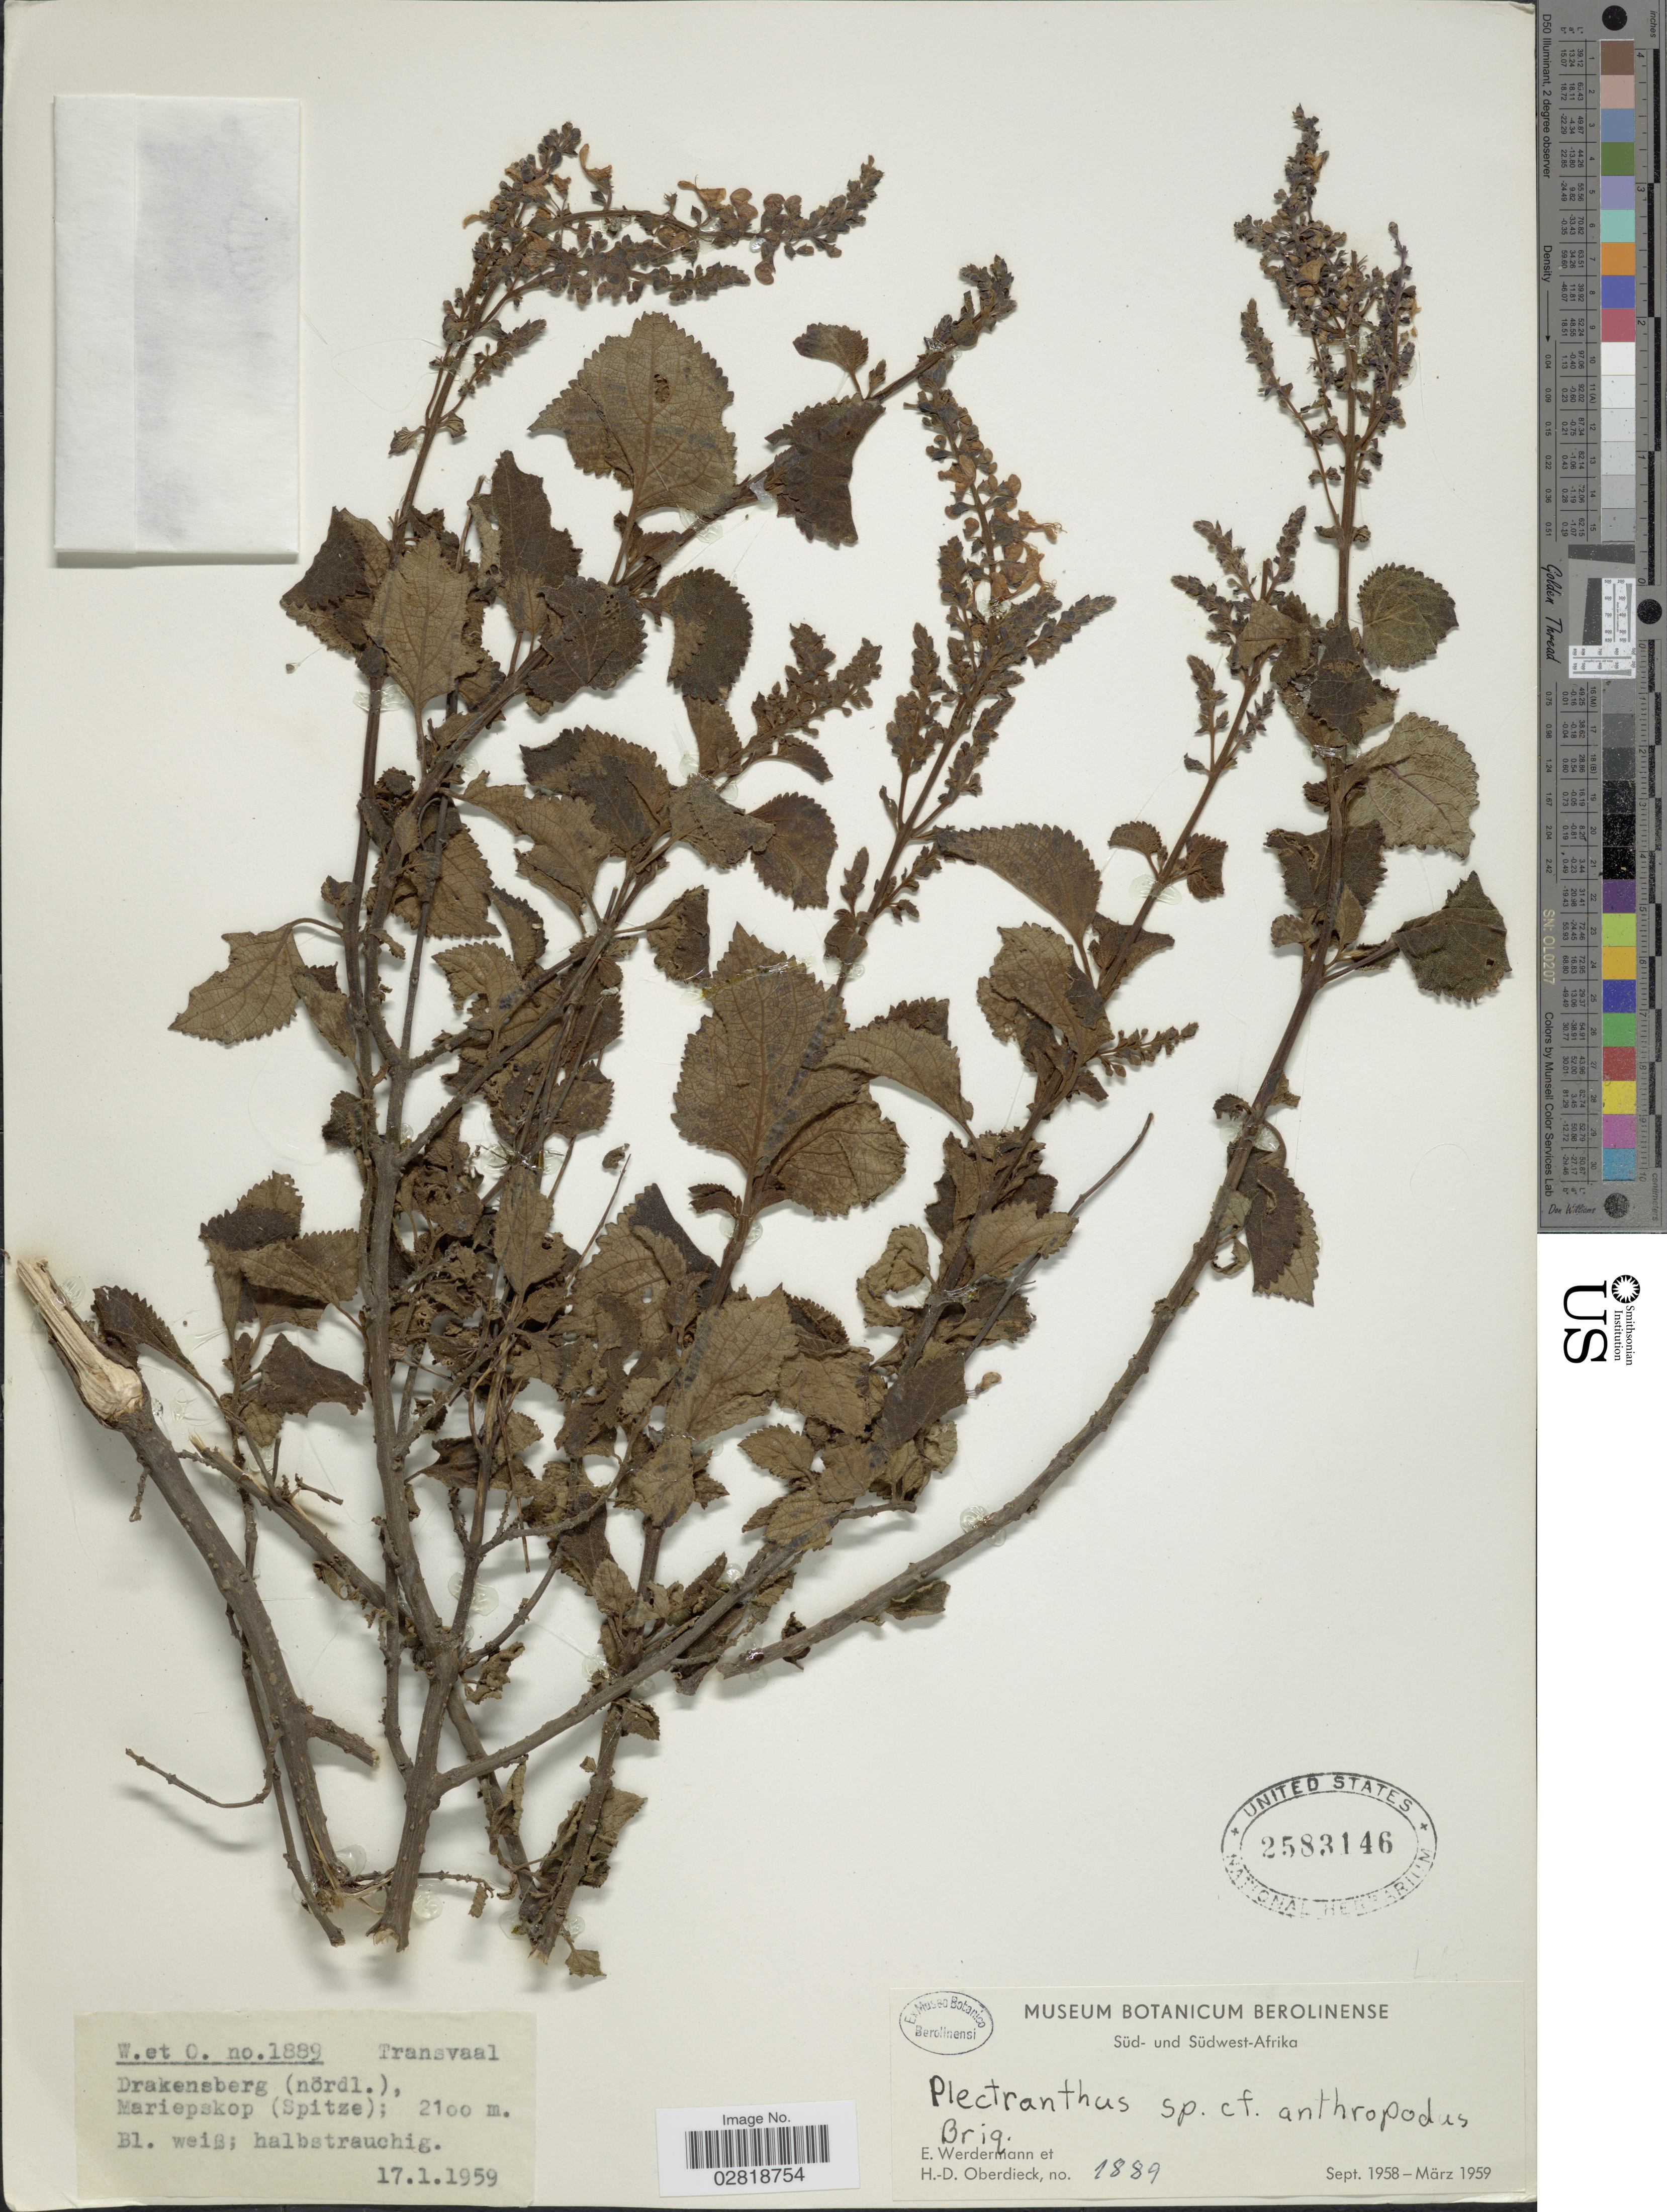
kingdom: Plantae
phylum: Tracheophyta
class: Magnoliopsida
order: Lamiales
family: Lamiaceae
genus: Plectranthus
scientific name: Plectranthus sp.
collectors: E. Werdermann & H. Oberdieck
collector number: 1889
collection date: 1958-09/1959-03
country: South Africa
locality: Transvaal. Drakensberg (nördl.), Mariepskop (Spitze). Süd-Afrika.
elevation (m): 2100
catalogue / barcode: US 2583146